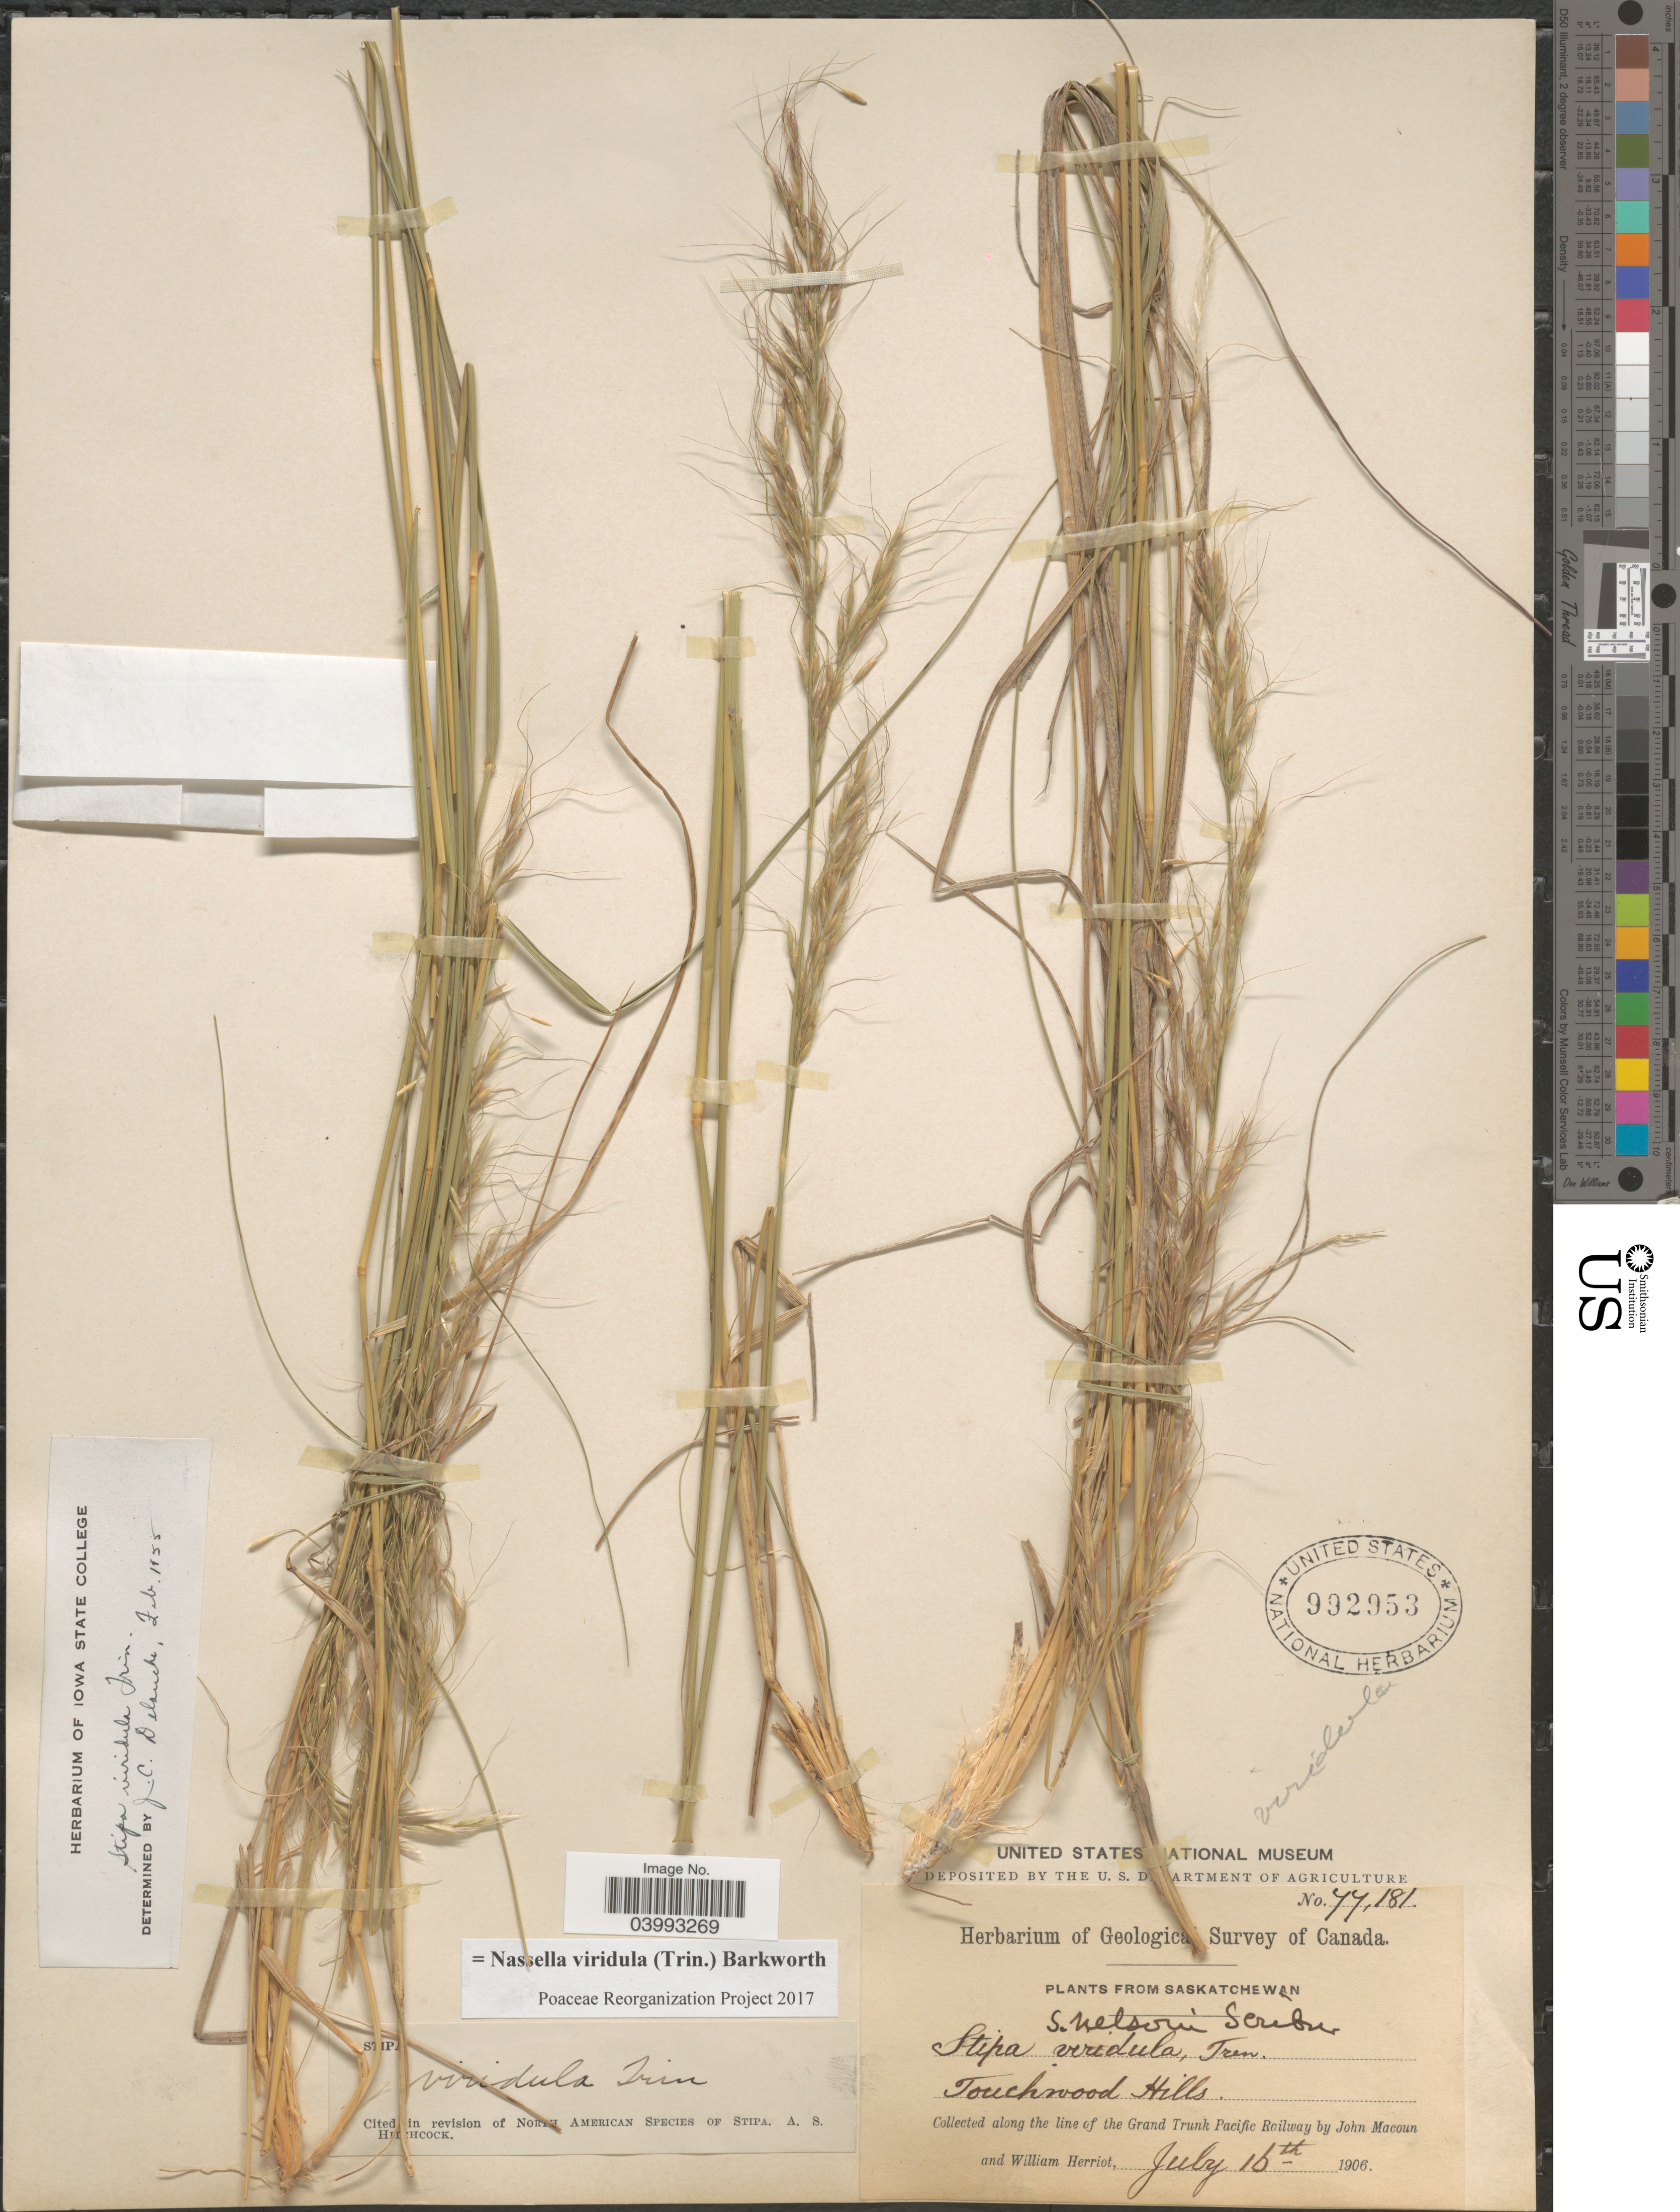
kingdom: Plantae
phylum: Tracheophyta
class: Liliopsida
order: Poales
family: Poaceae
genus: Nassella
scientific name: Nassella viridula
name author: (Trin.) Barkworth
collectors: J. Macoun & W. Herriot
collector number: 77181*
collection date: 1906-07-16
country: Canada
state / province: Saskatchewan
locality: Touchwood Hills. Along the line of the Grand Trunk Pacific Railway.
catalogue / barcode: US 992953